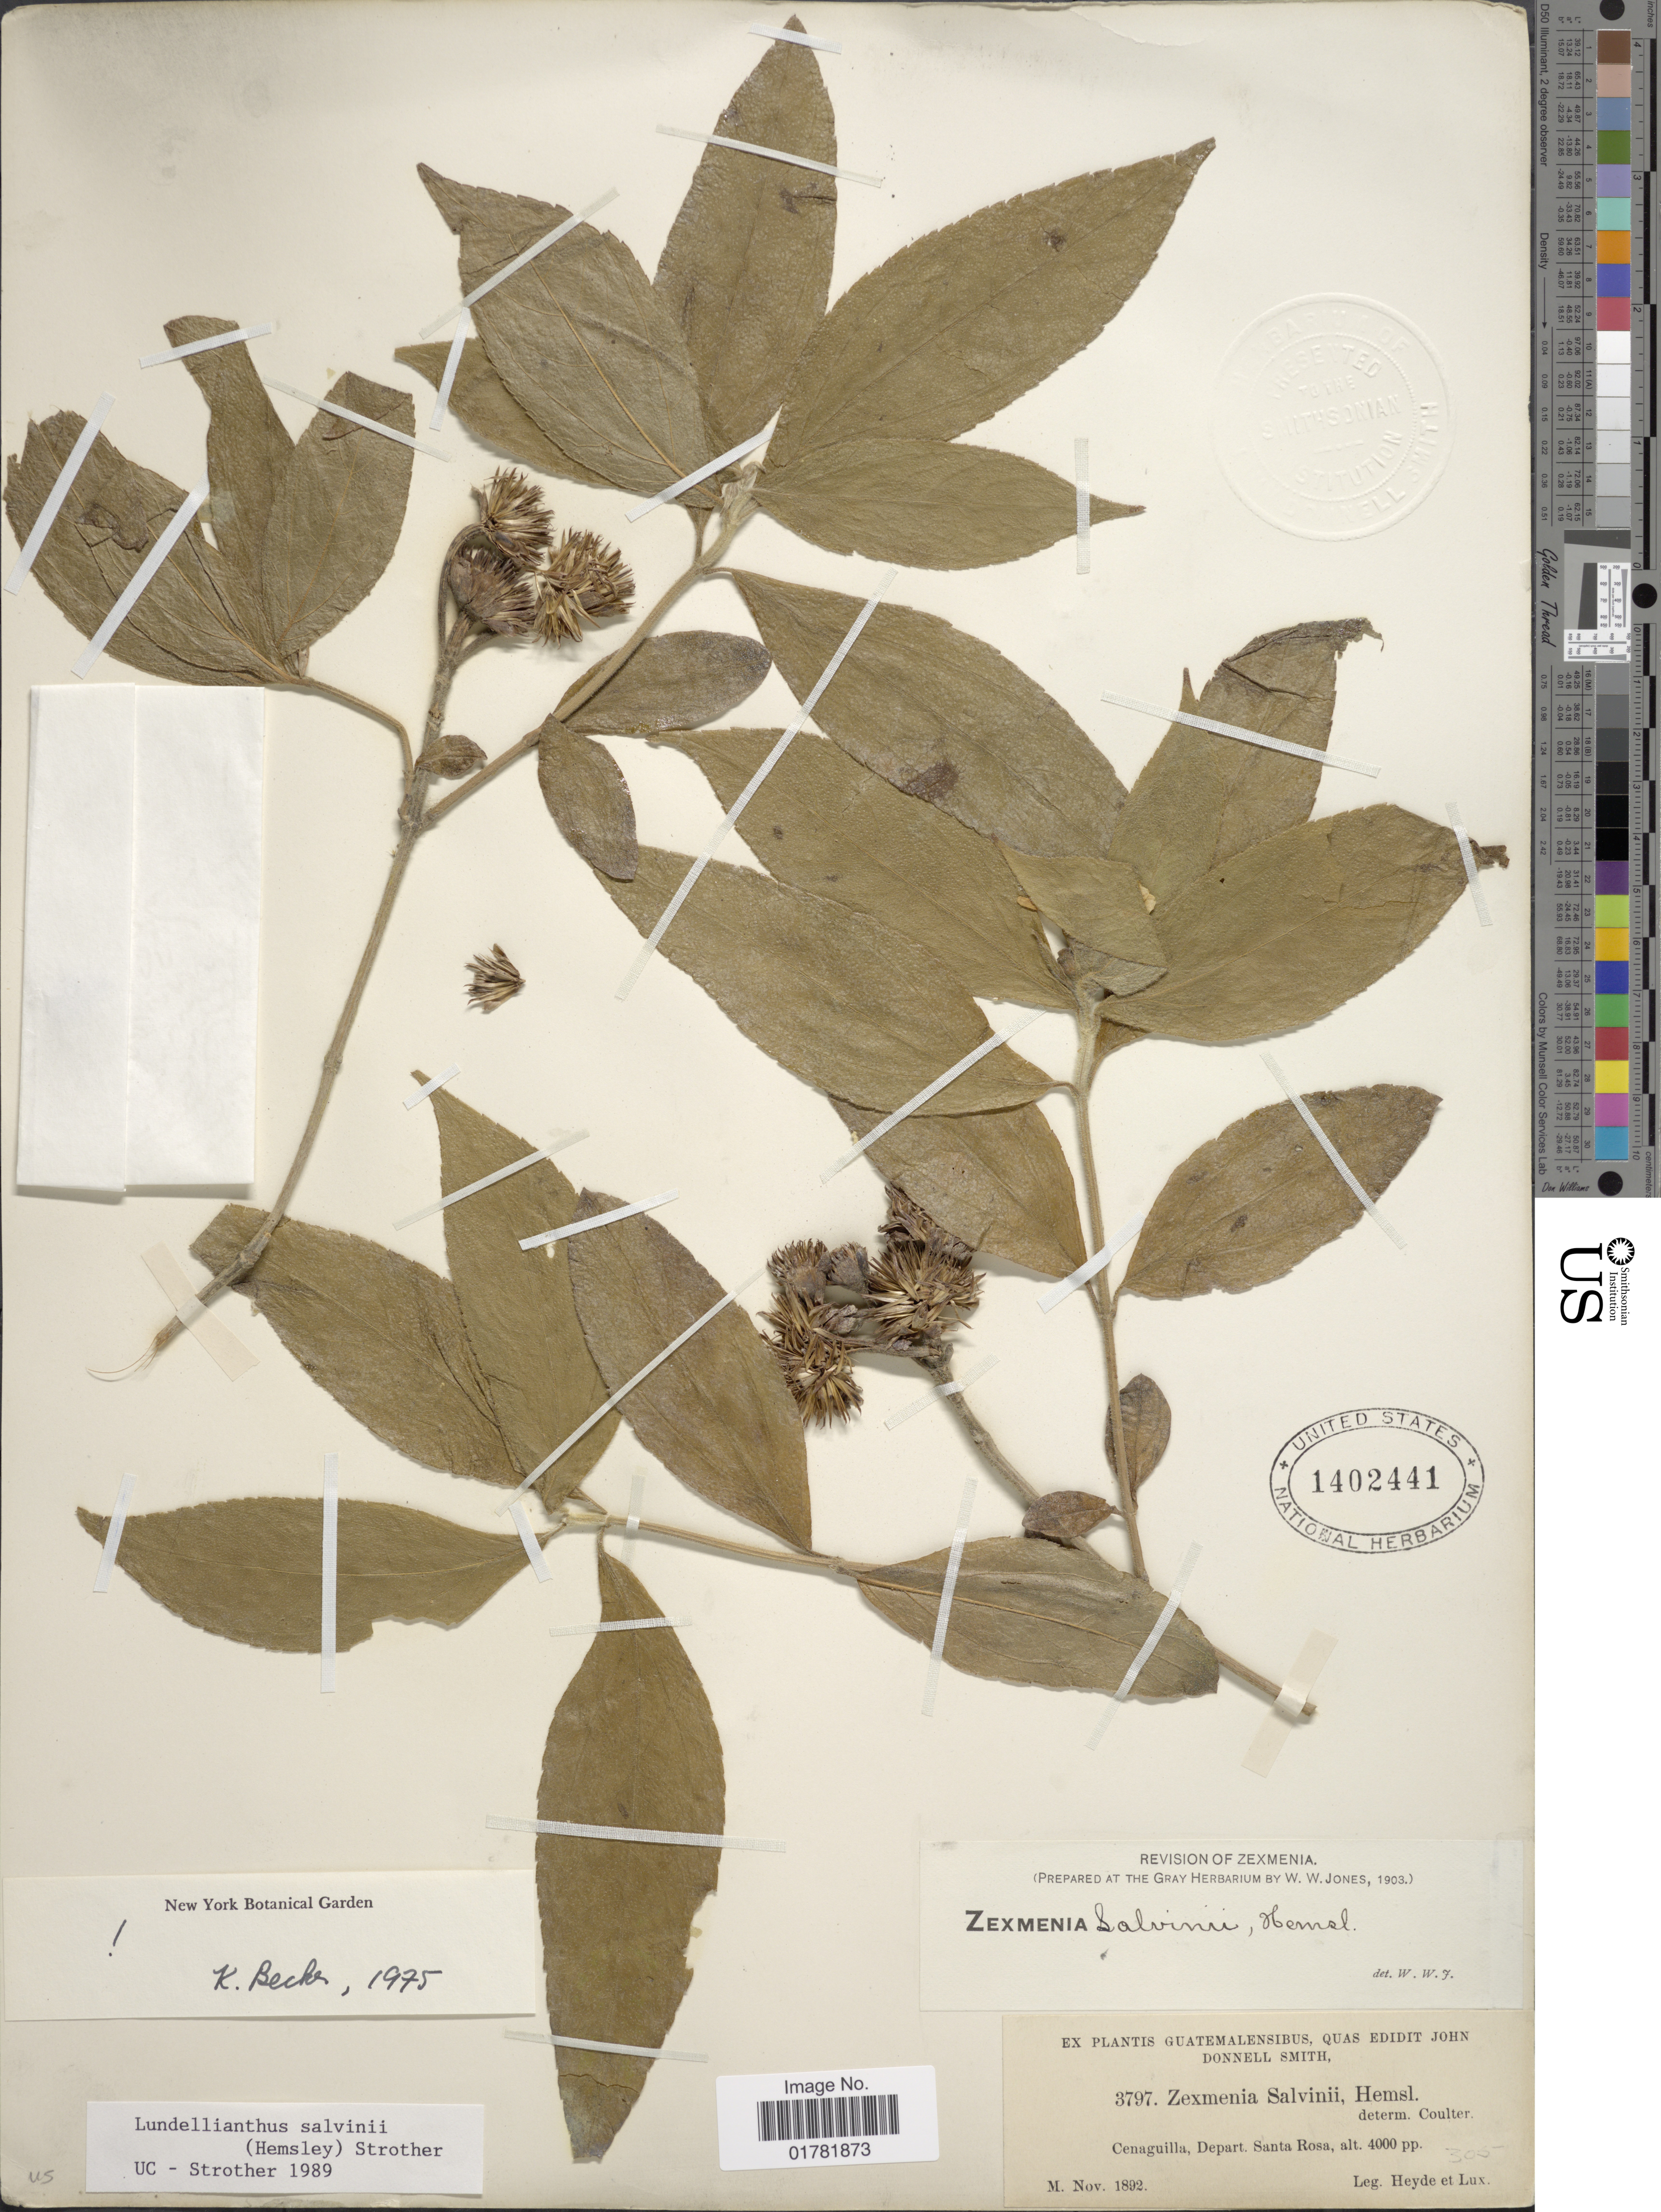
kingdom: Plantae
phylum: Tracheophyta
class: Magnoliopsida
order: Asterales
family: Asteraceae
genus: Lundellianthus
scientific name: Lundellianthus salvinii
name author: (Hemsl.) Strother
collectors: Heyde & Lux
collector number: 3797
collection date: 1892-11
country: Guatemala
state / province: Santa Rosa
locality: Cenaguilla, Depart Santa Rosa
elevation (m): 1219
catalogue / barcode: US 1402441